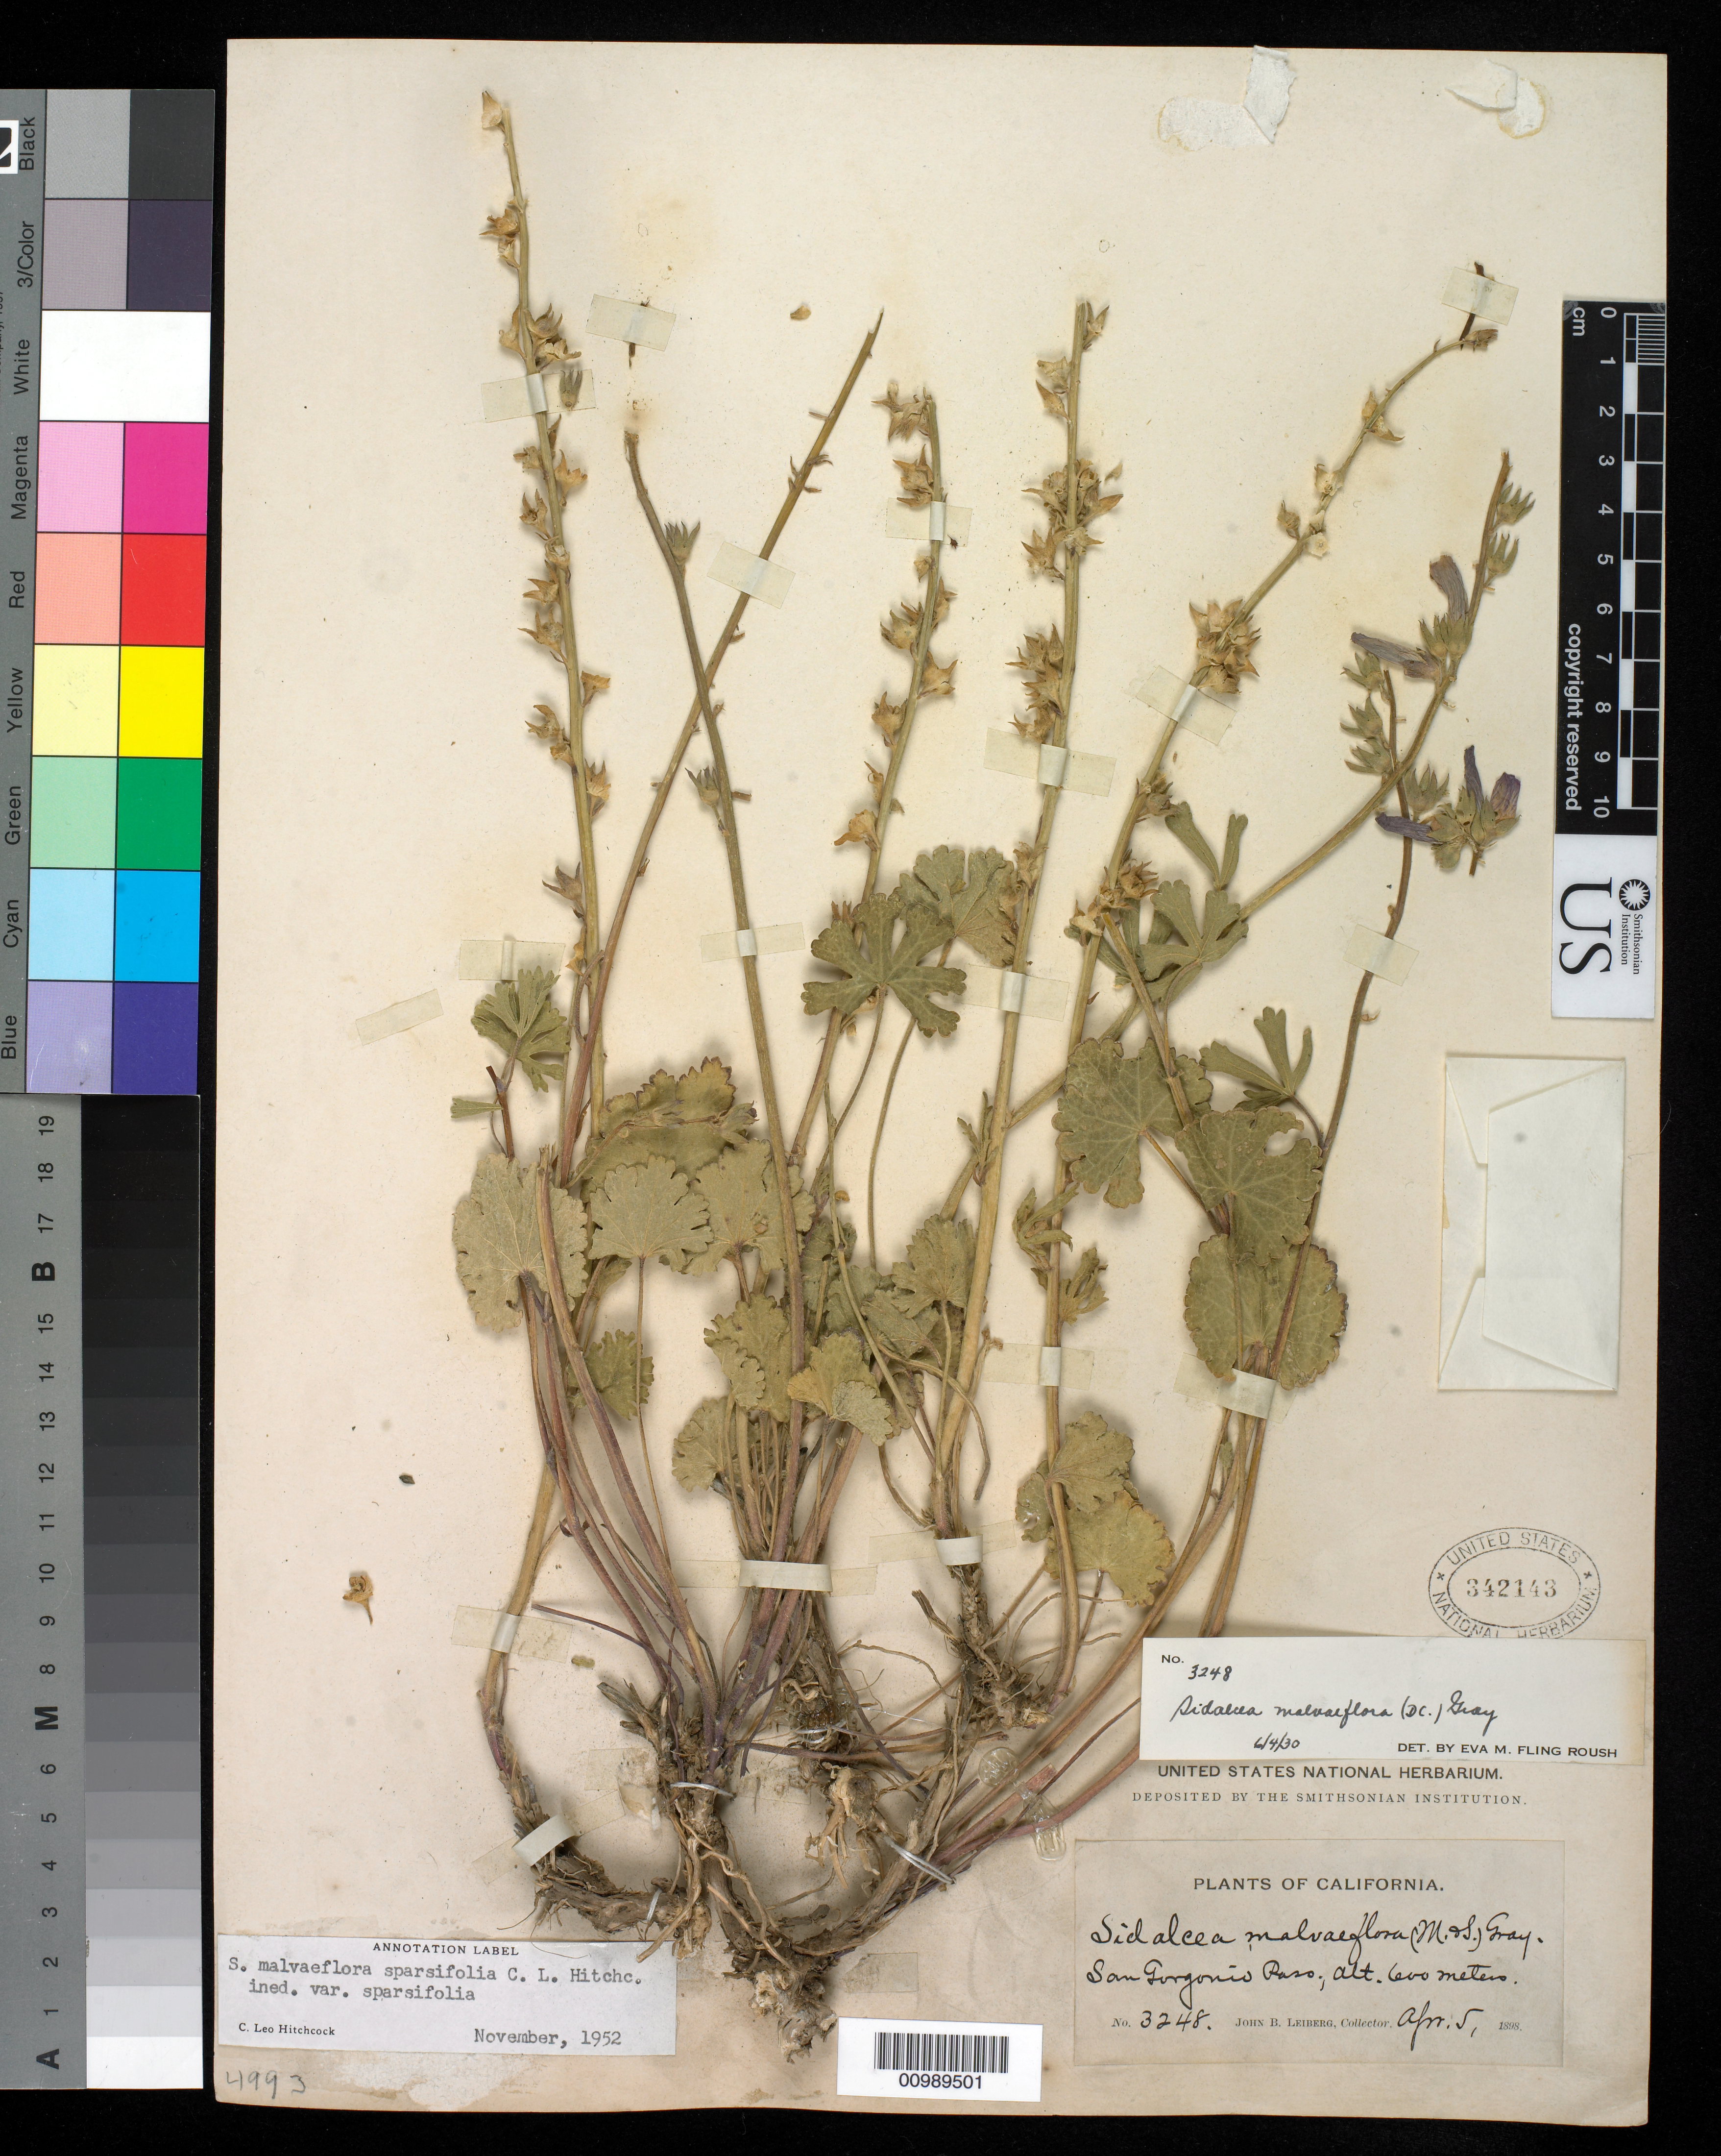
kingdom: Plantae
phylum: Tracheophyta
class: Magnoliopsida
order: Malvales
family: Malvaceae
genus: Sidalcea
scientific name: Sidalcea malviflora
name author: (DC.) A. Gray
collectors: J. Leiberg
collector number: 3248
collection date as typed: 05 Apr 1898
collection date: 1898-04-05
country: United States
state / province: California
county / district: Riverside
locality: San Gorgonio Pass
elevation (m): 600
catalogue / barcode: US 342143